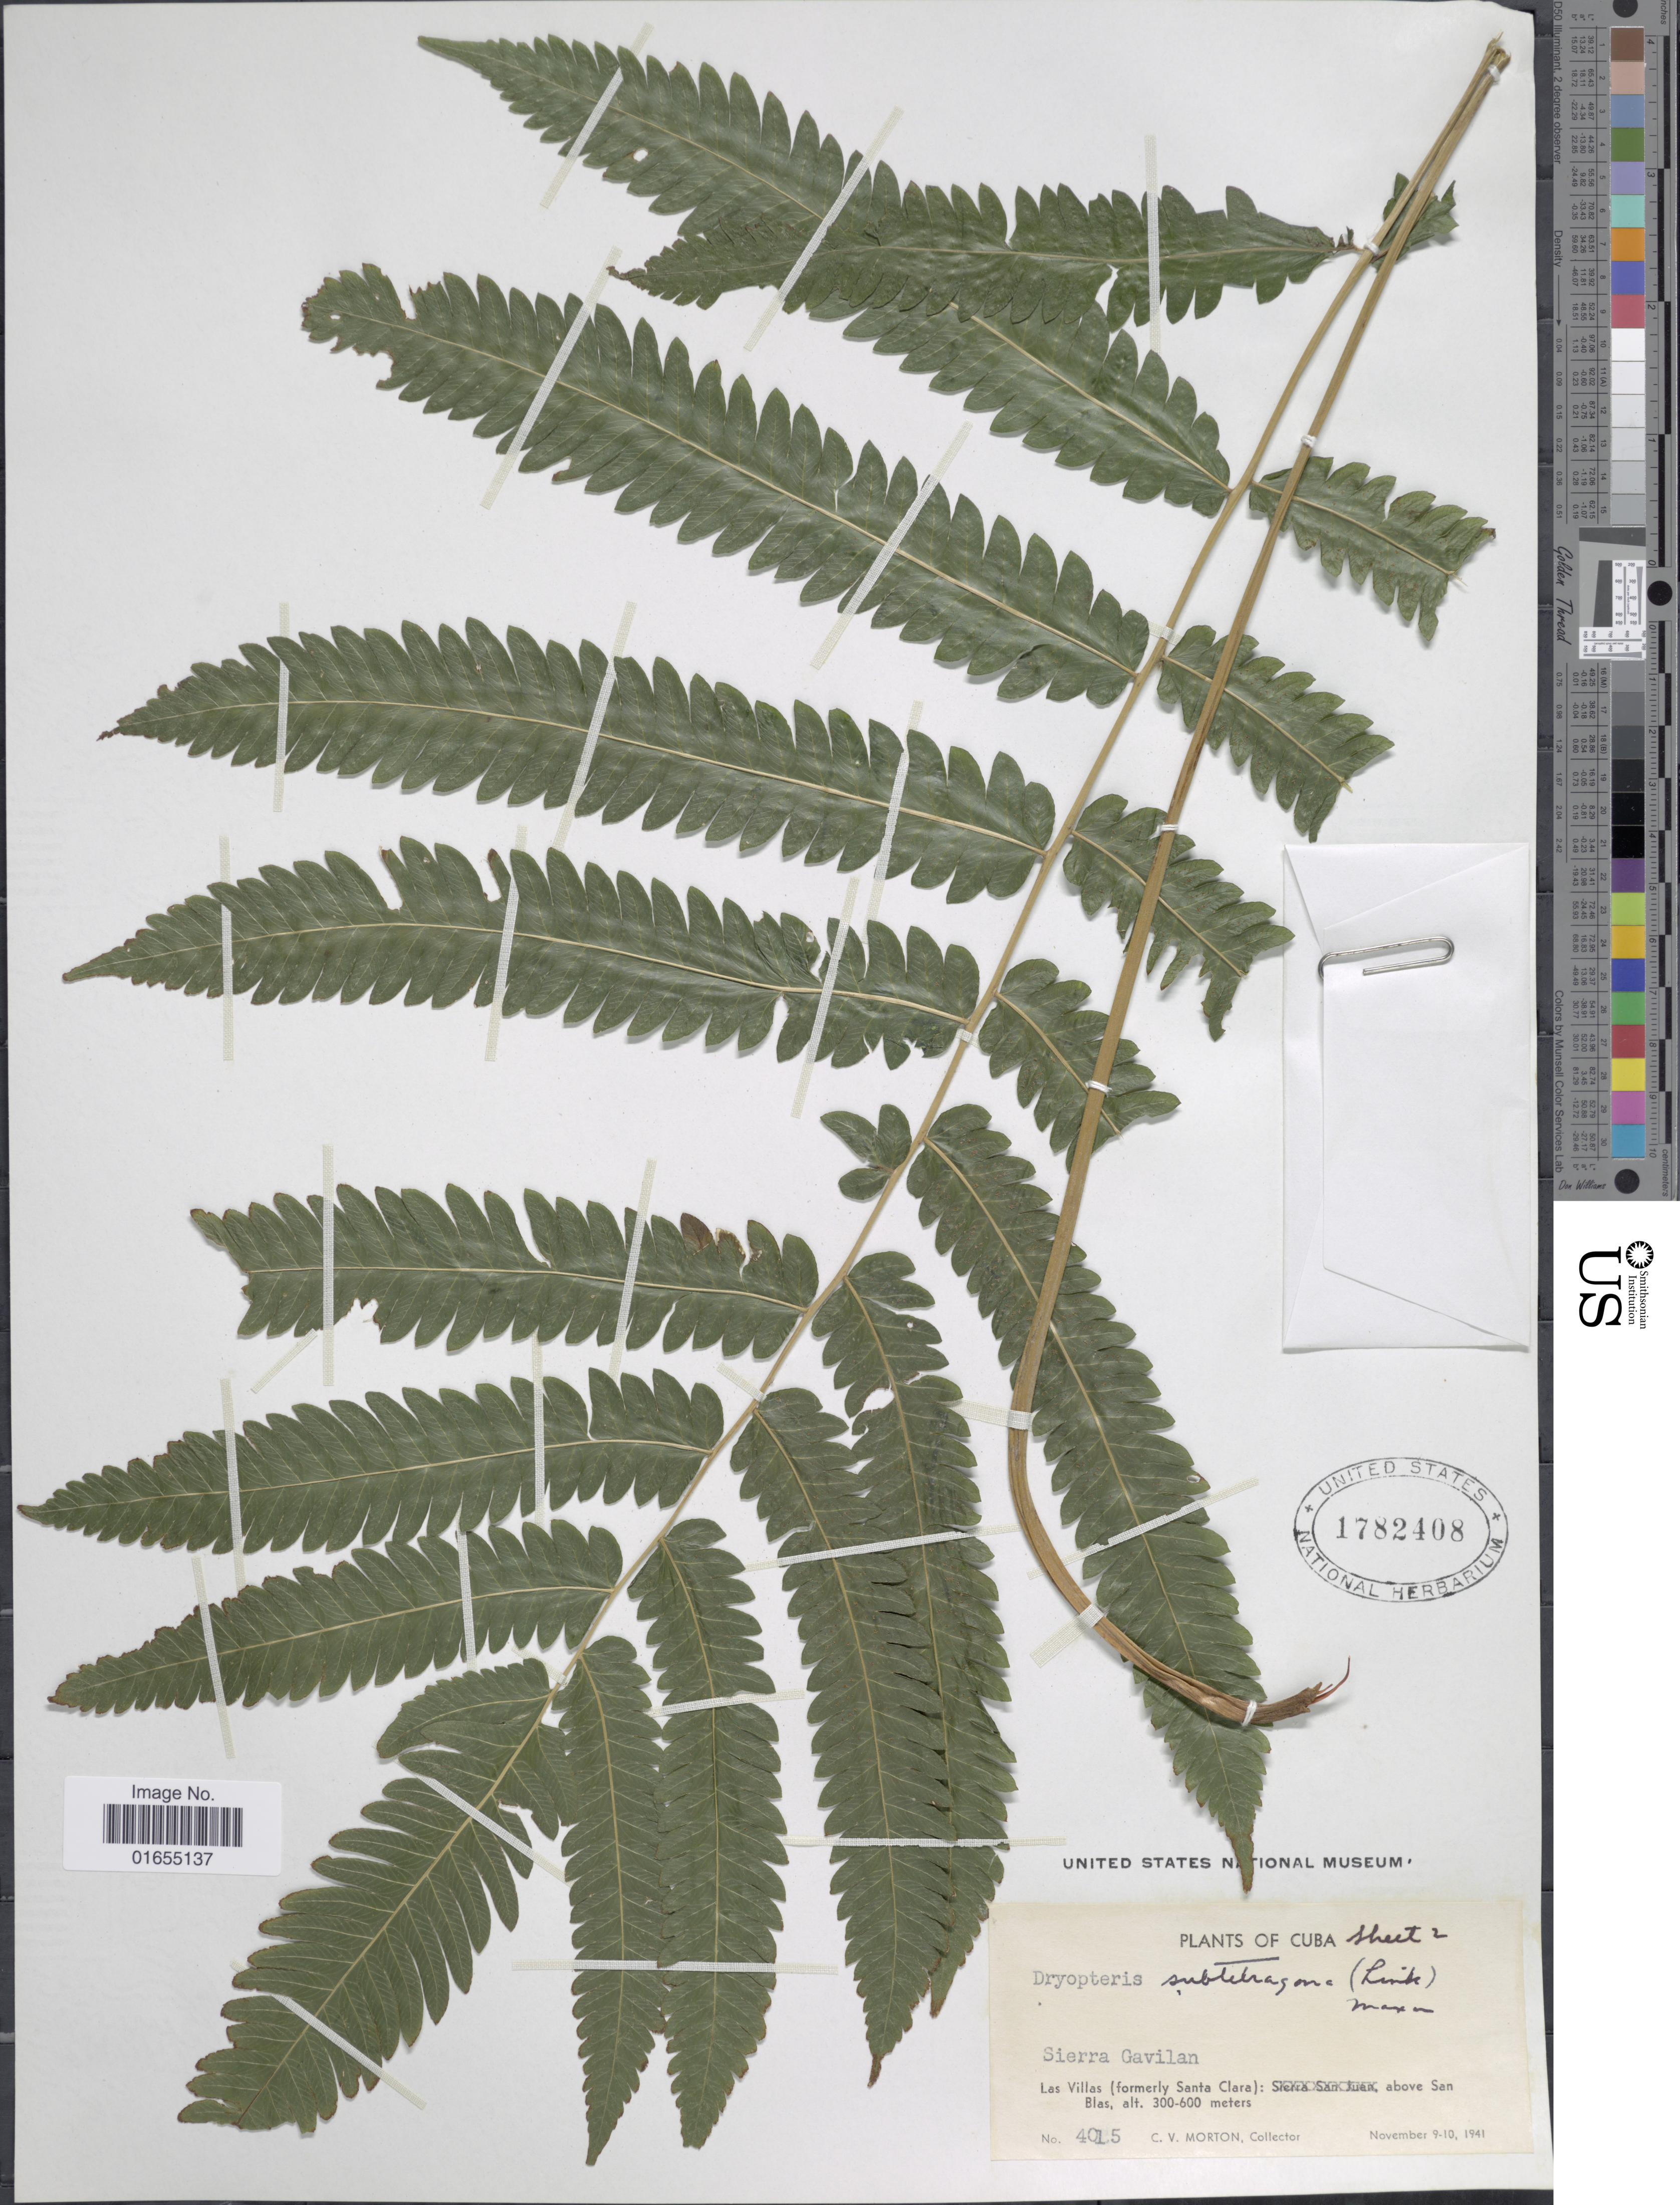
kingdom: Plantae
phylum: Tracheophyta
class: Polypodiopsida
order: Polypodiales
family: Thelypteridaceae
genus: Goniopteris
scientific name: Goniopteris subtetragona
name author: (Link) Vareschi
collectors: C. V. Morton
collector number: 4015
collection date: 1941-11-09/1941-11-10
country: Cuba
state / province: Las Villas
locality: Sierra Gavilan, above San Blas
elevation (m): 300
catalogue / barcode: US 1782408